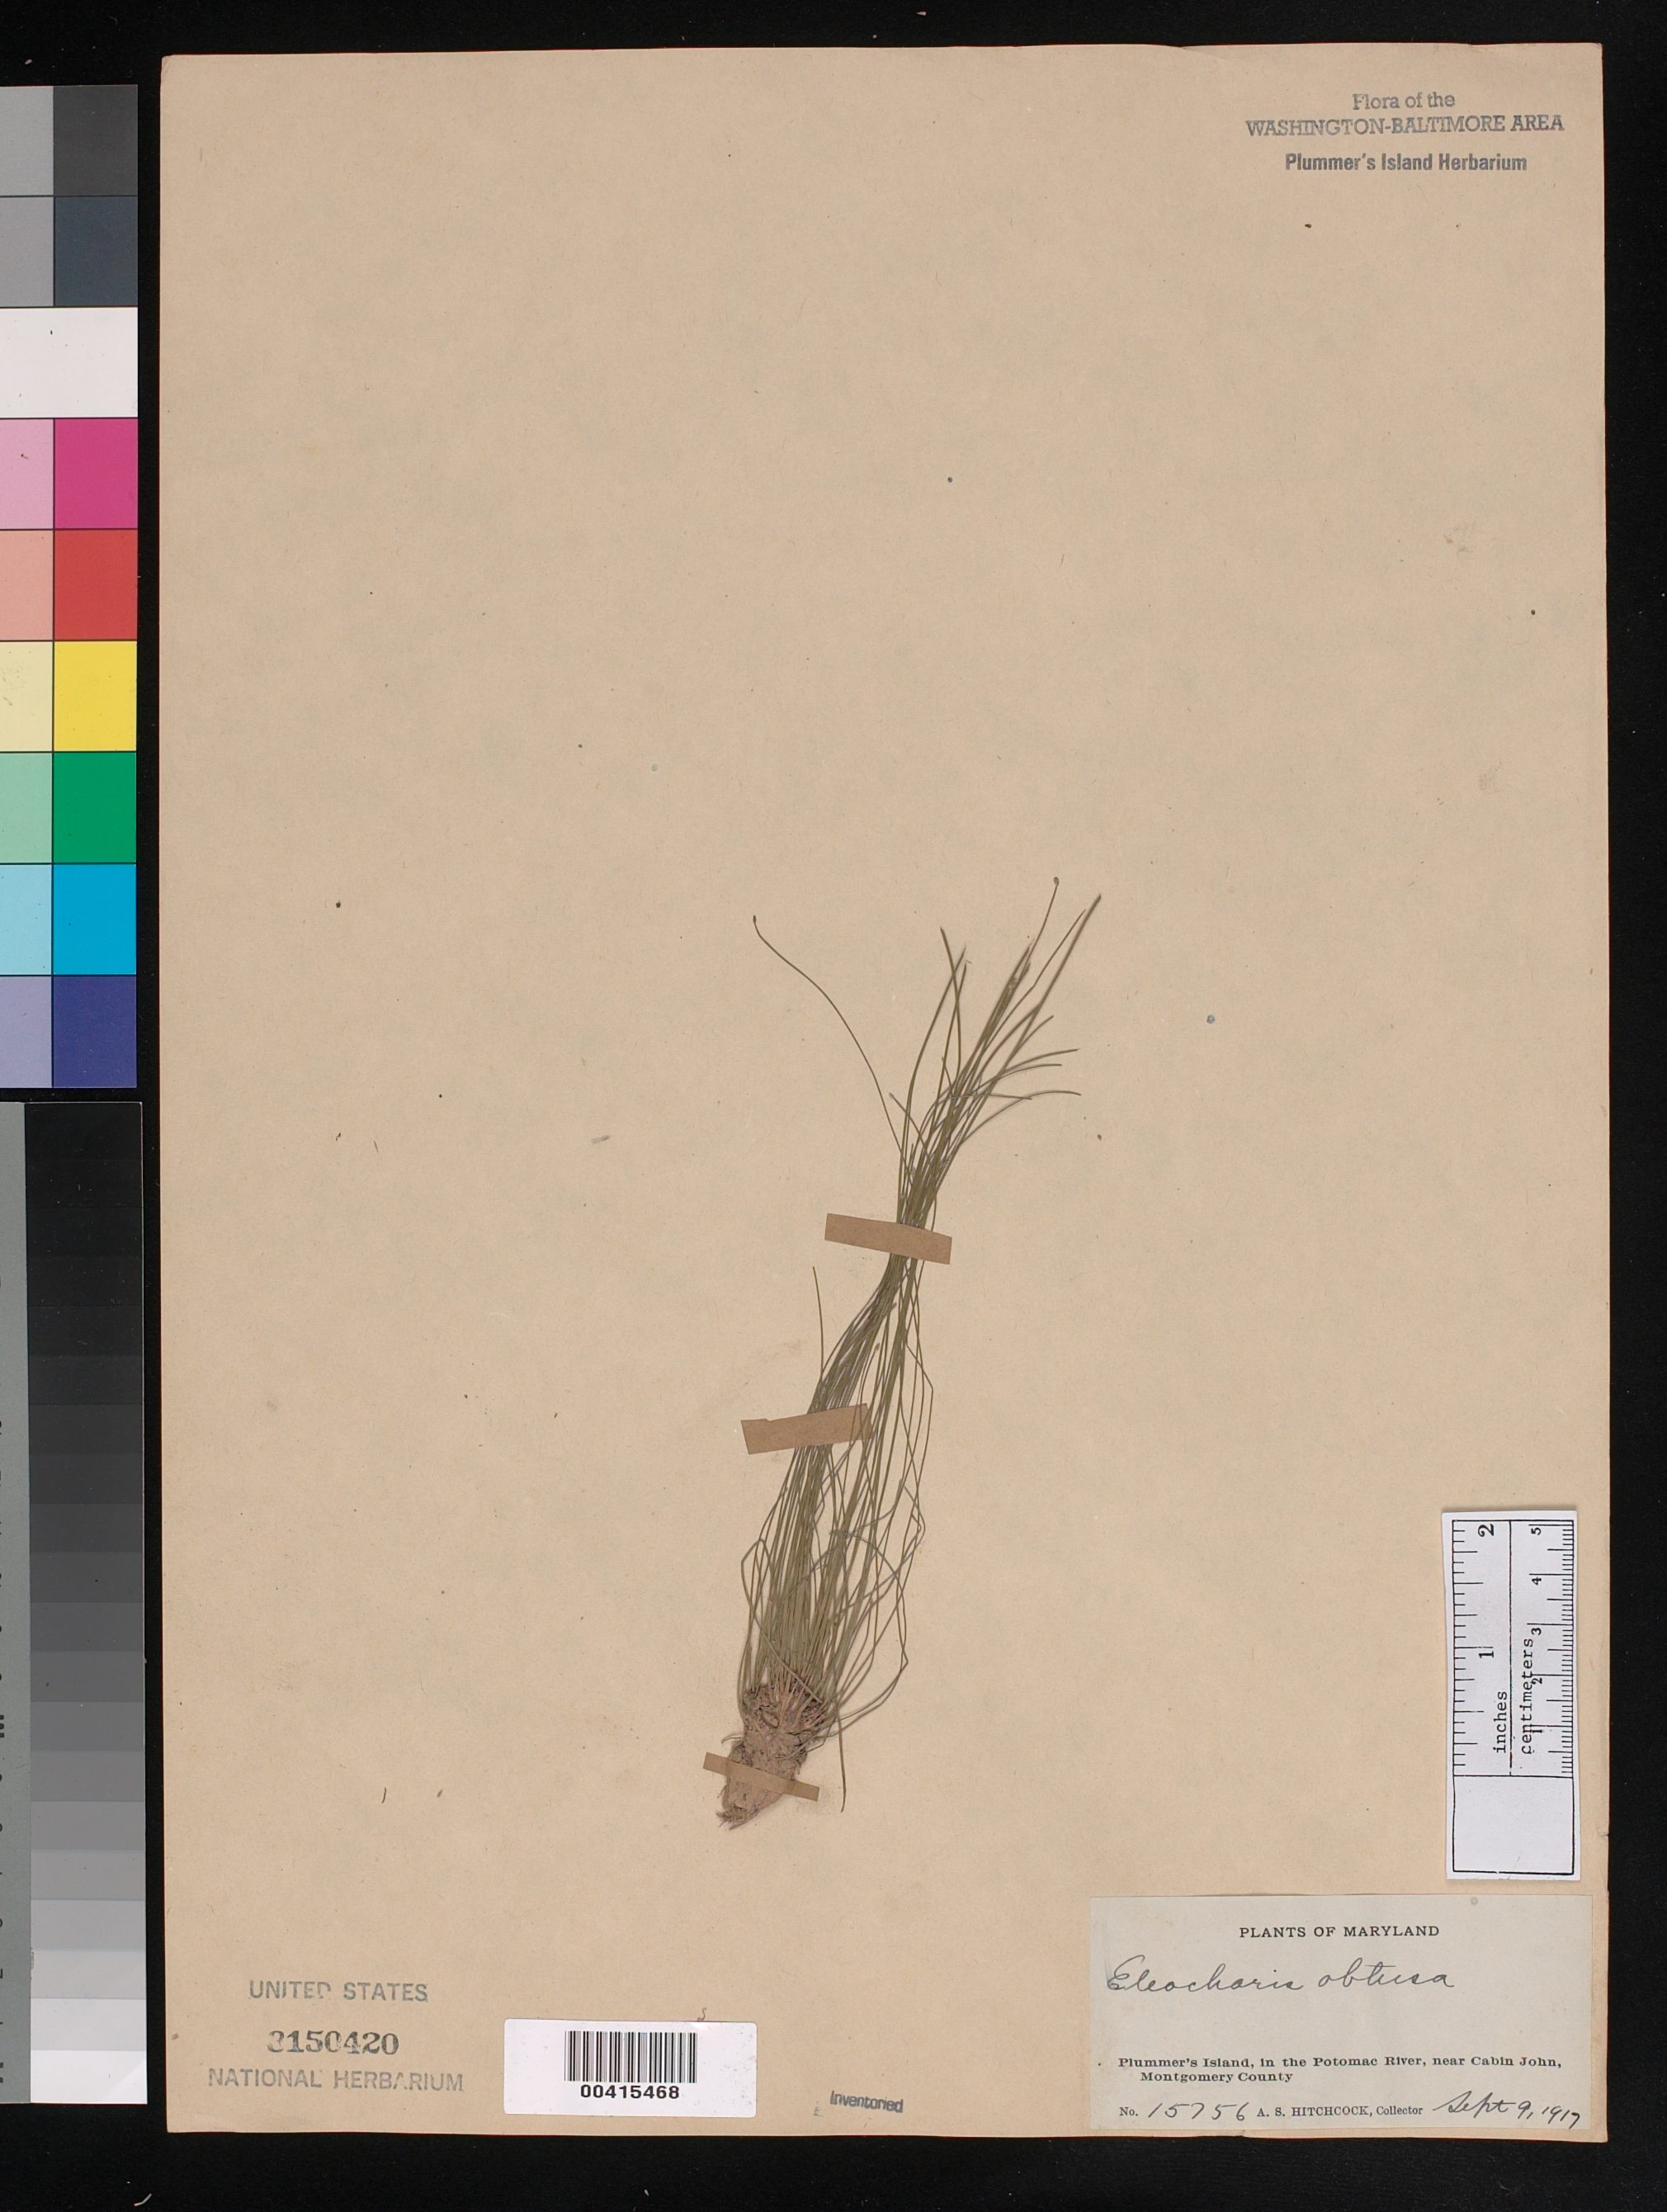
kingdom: Plantae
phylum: Tracheophyta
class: Liliopsida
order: Poales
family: Cyperaceae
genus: Eleocharis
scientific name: Eleocharis obtusa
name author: (Willd.) Schult.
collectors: A. S. Hitchcock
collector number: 15756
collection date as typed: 09 Sep 1917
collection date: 1917-09-09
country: United States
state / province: Maryland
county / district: Montgomery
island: Plummers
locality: Plummer's Island C. & O. Canal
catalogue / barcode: US 3150420